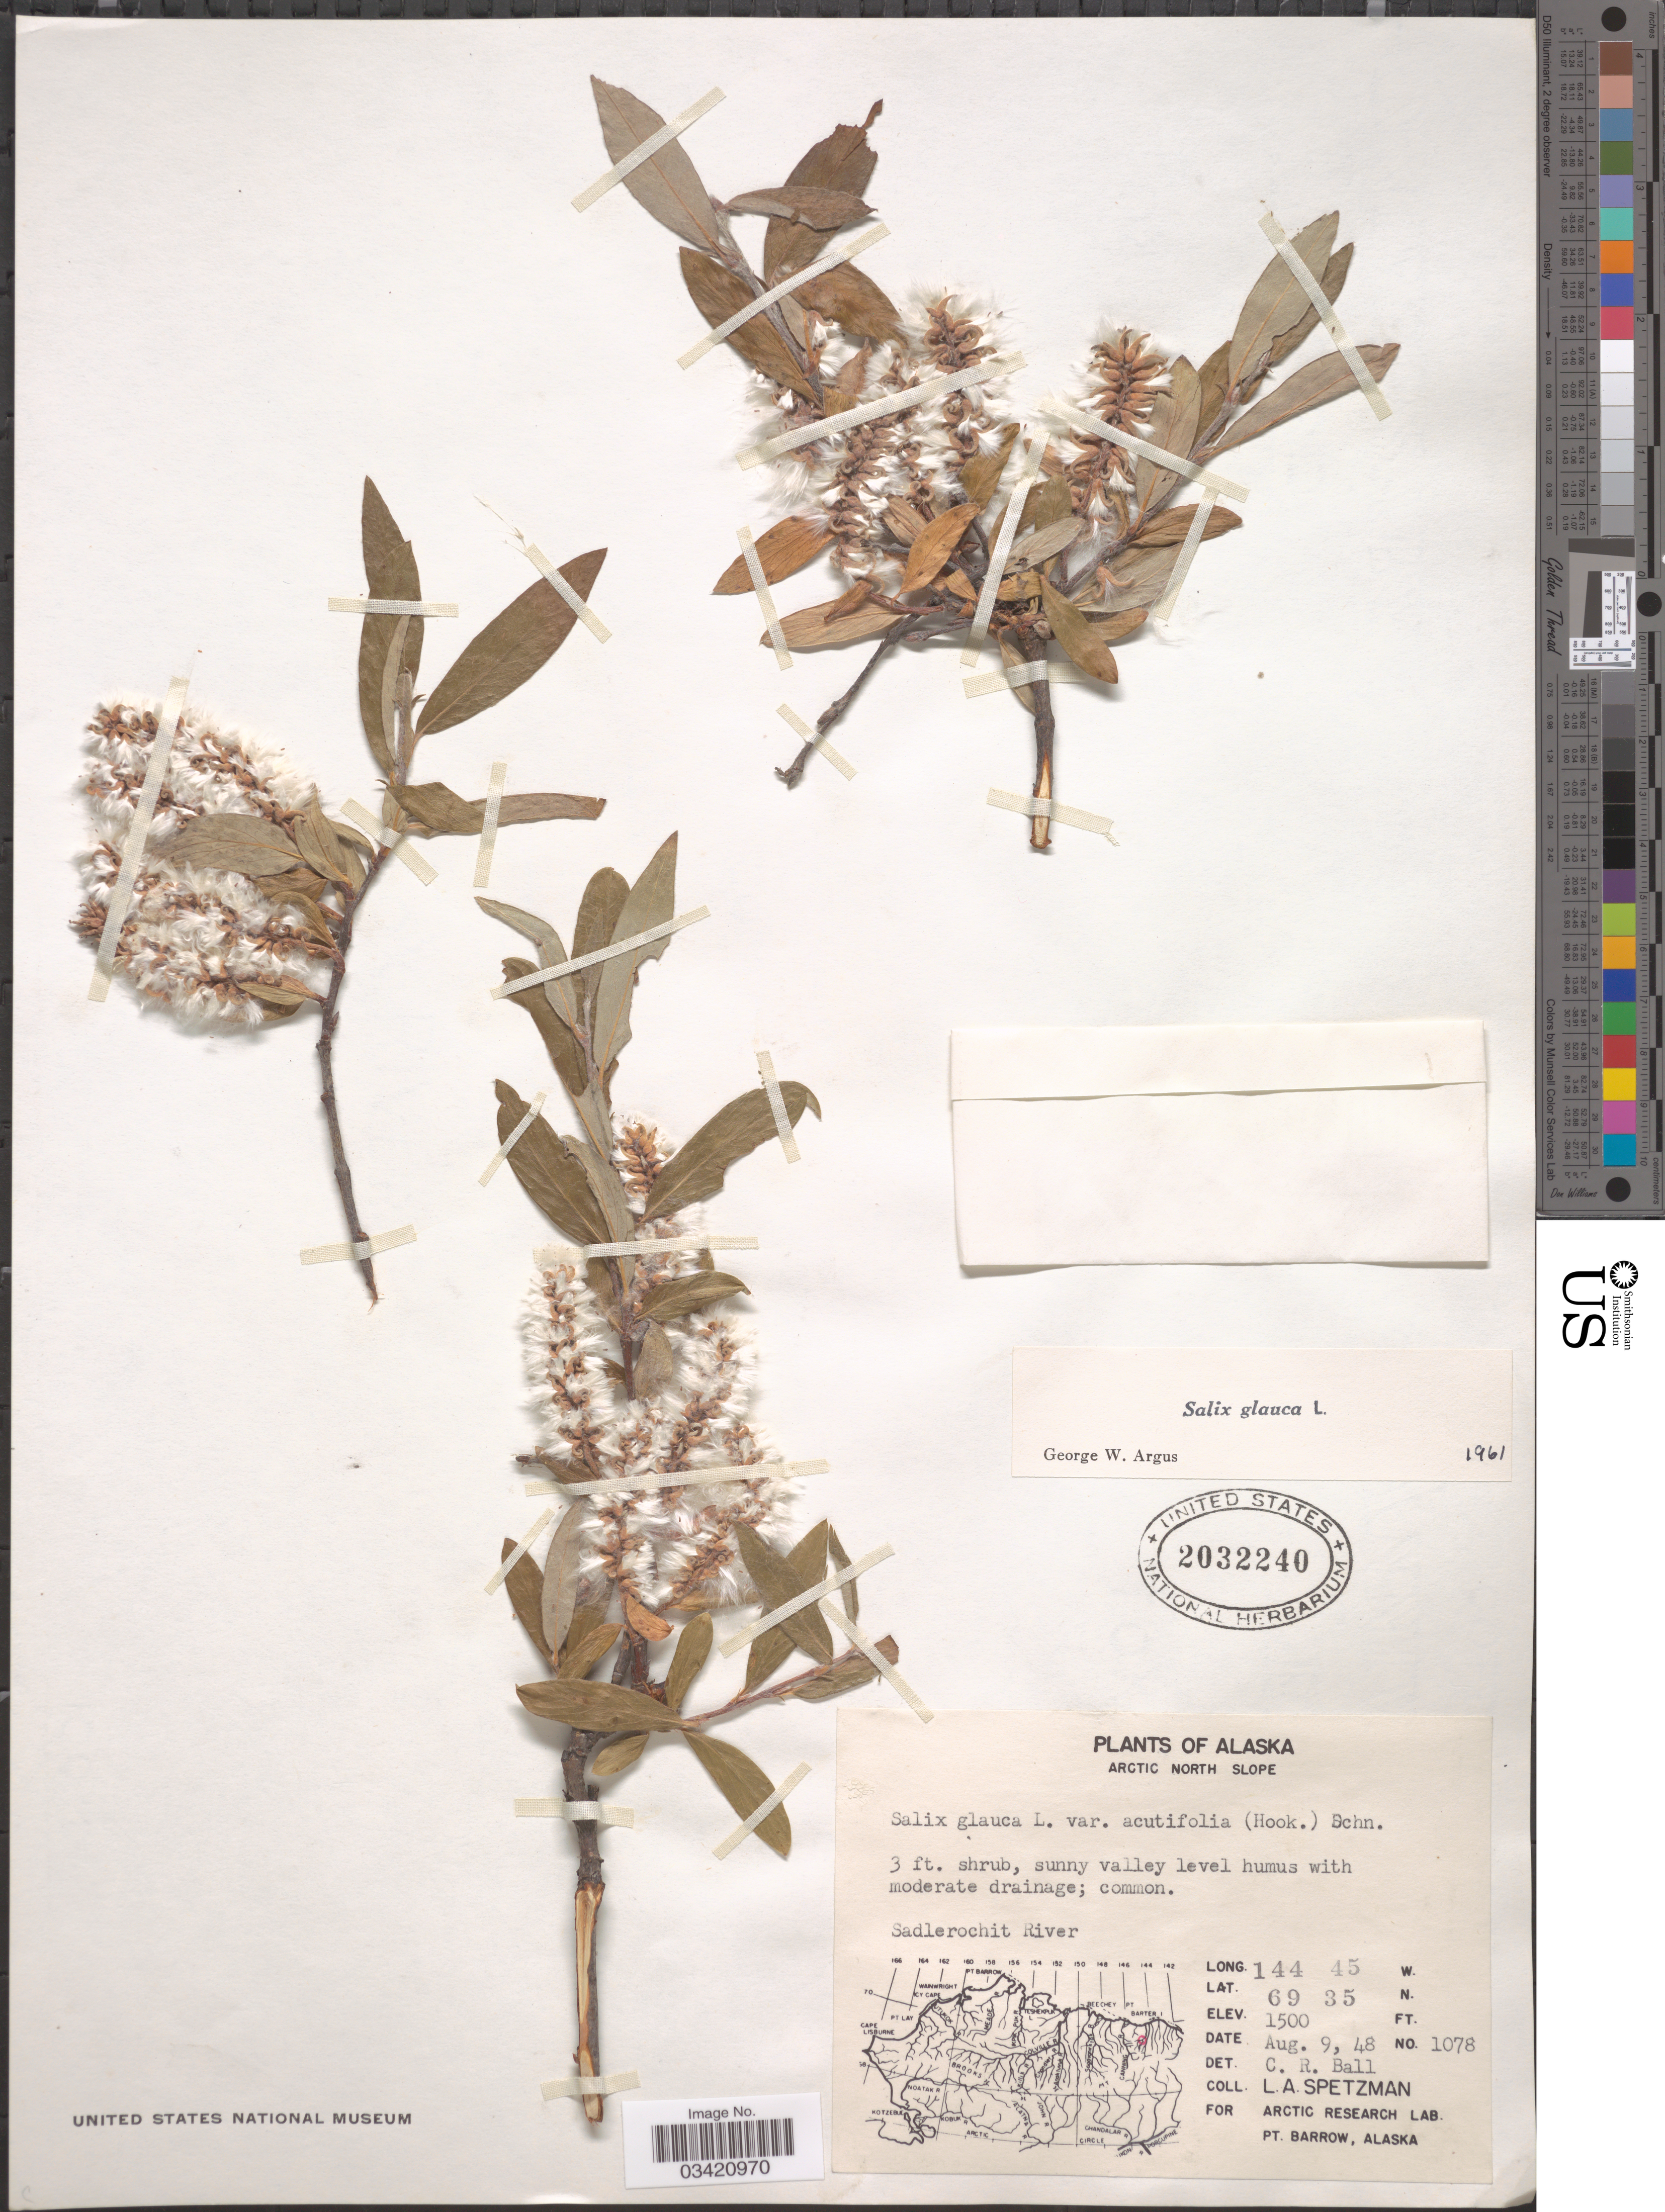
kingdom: Plantae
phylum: Tracheophyta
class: Magnoliopsida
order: Malpighiales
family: Salicaceae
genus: Salix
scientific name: Salix glauca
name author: L.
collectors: L. Spetzman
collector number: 1078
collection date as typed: Transcribed d/m/y: 9/8/48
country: United States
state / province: Alaska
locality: Arctic North Slope. Sadlerochit River.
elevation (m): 457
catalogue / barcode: US 2032240